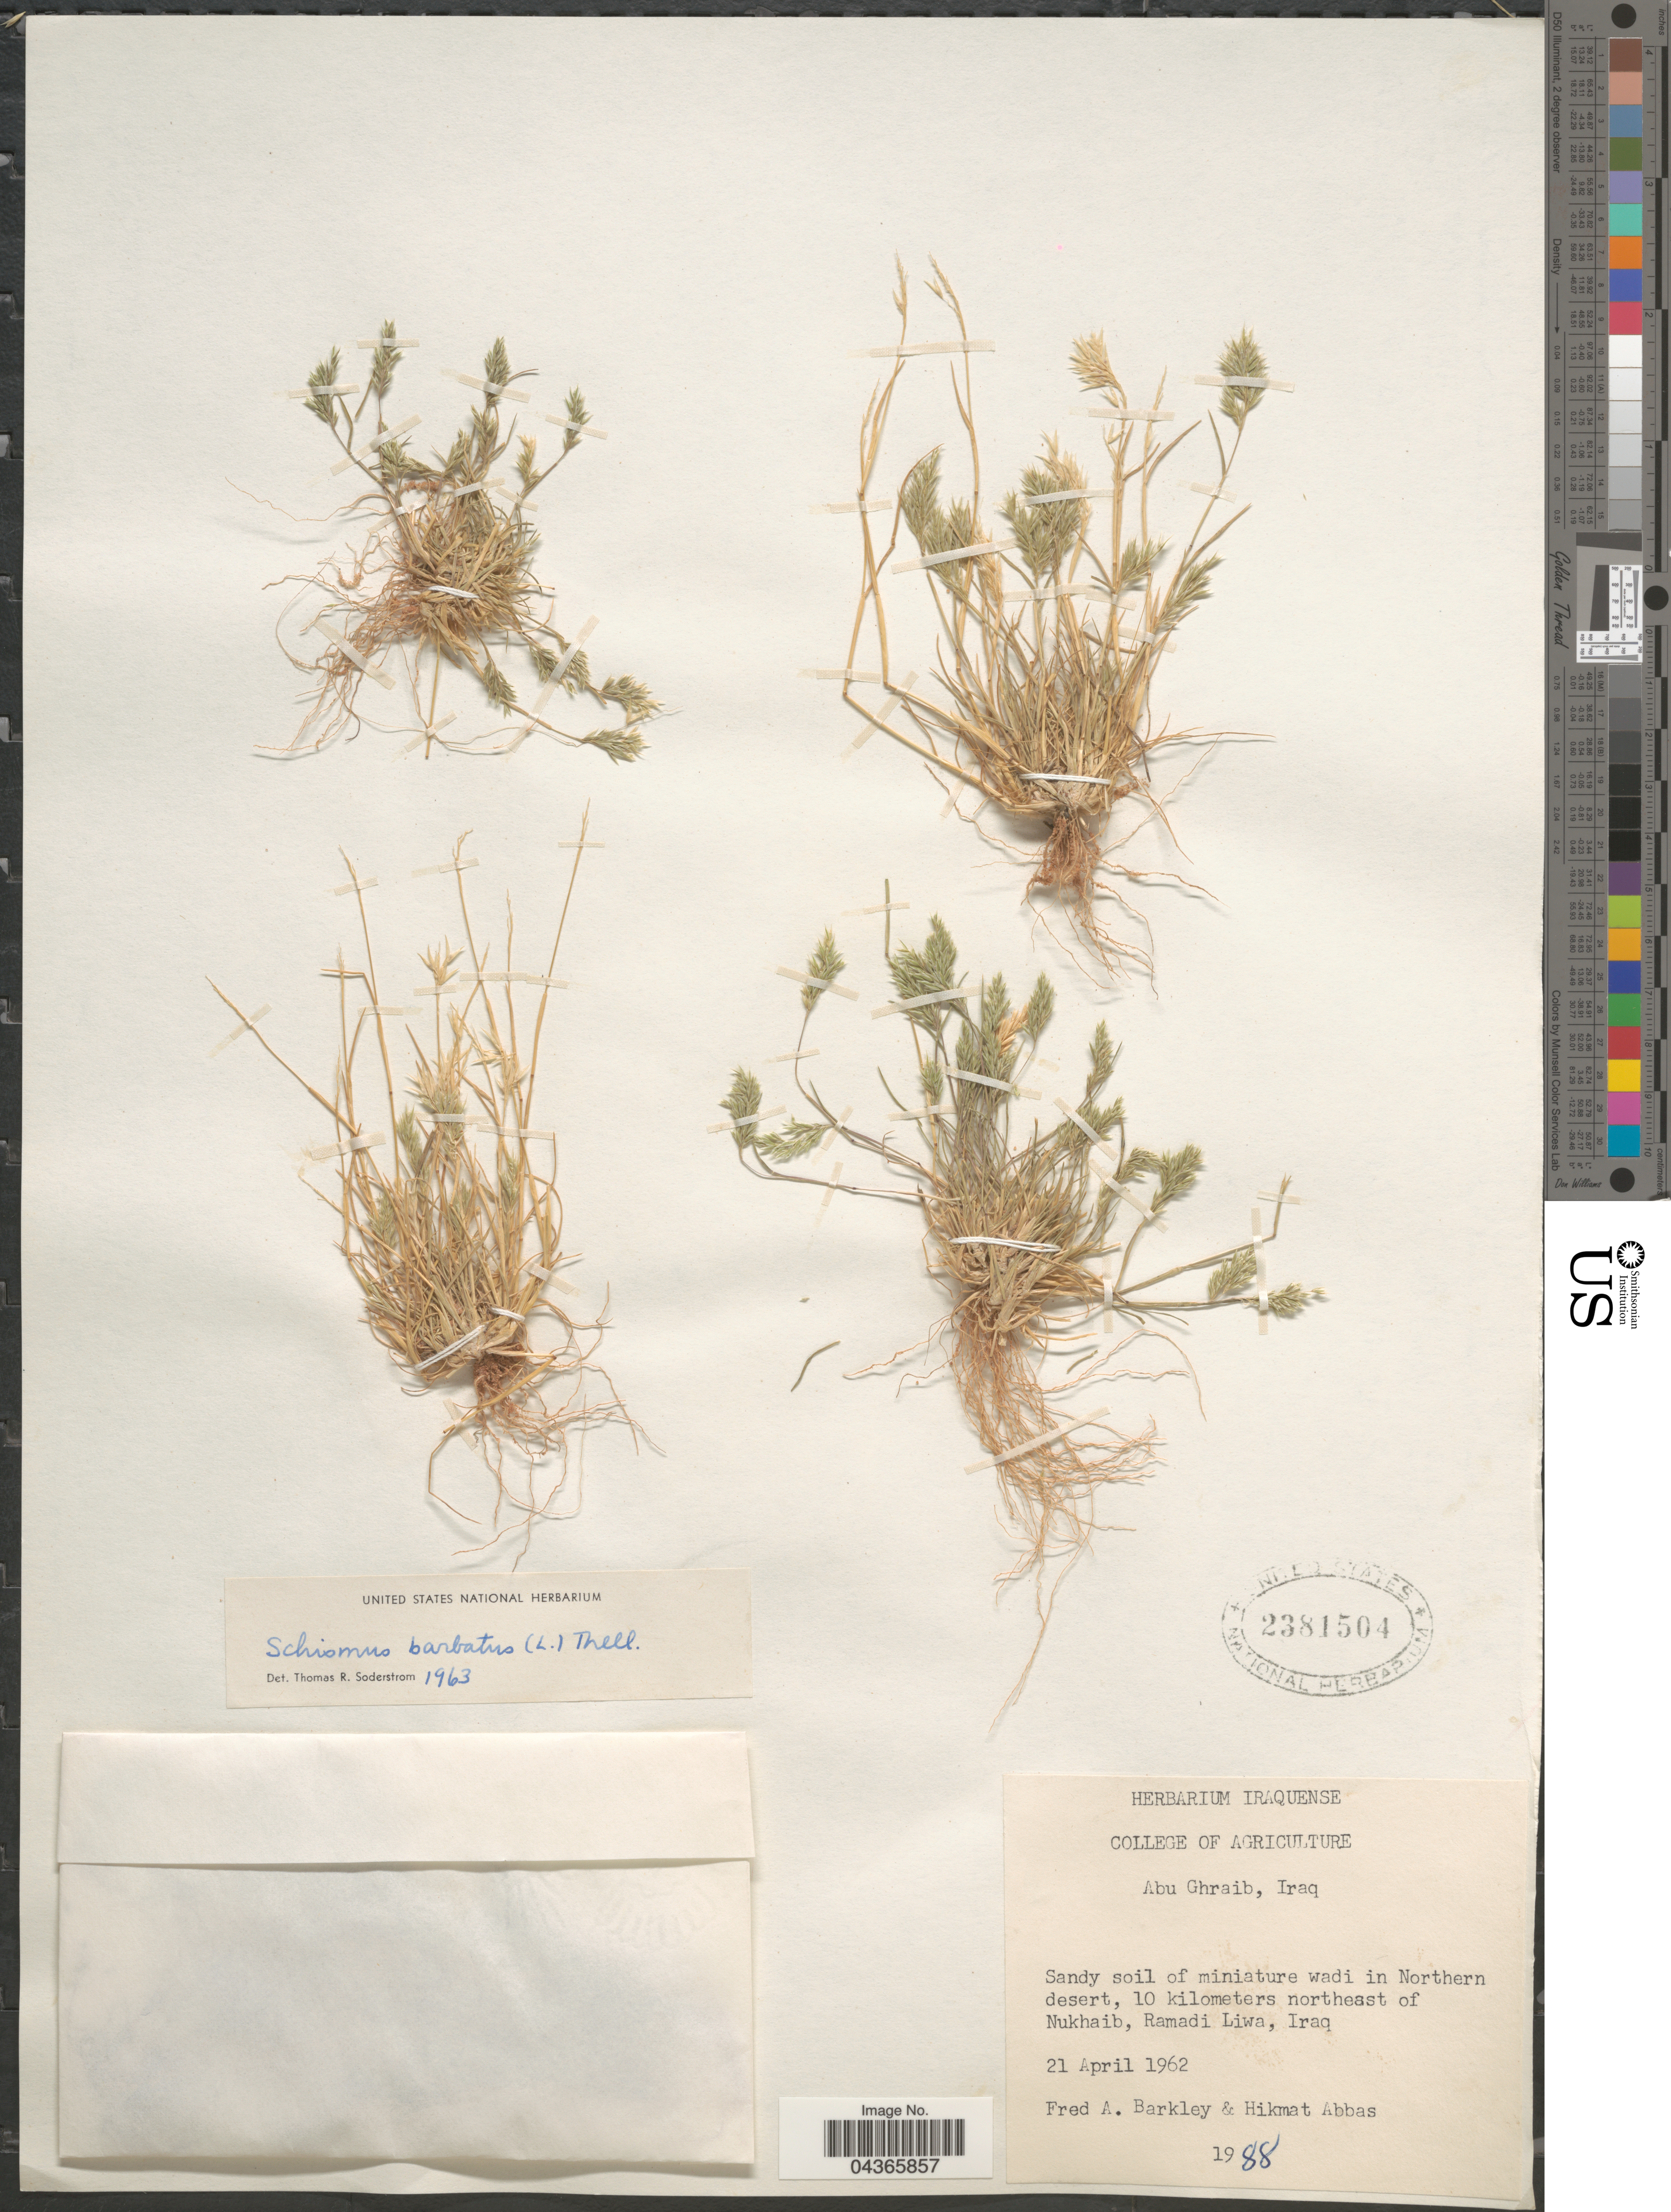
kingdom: Plantae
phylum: Tracheophyta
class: Liliopsida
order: Poales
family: Poaceae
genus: Schismus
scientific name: Schismus barbatus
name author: (L.) Thell.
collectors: F. A. Barkley & H. Abbas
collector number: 1988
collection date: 1962-04-21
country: Iraq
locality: Sandy soil of miniature wadi in Northern desert, 10 kilometers northeast of Nukhaib, Ramadi Liwa.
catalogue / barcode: US 2381504